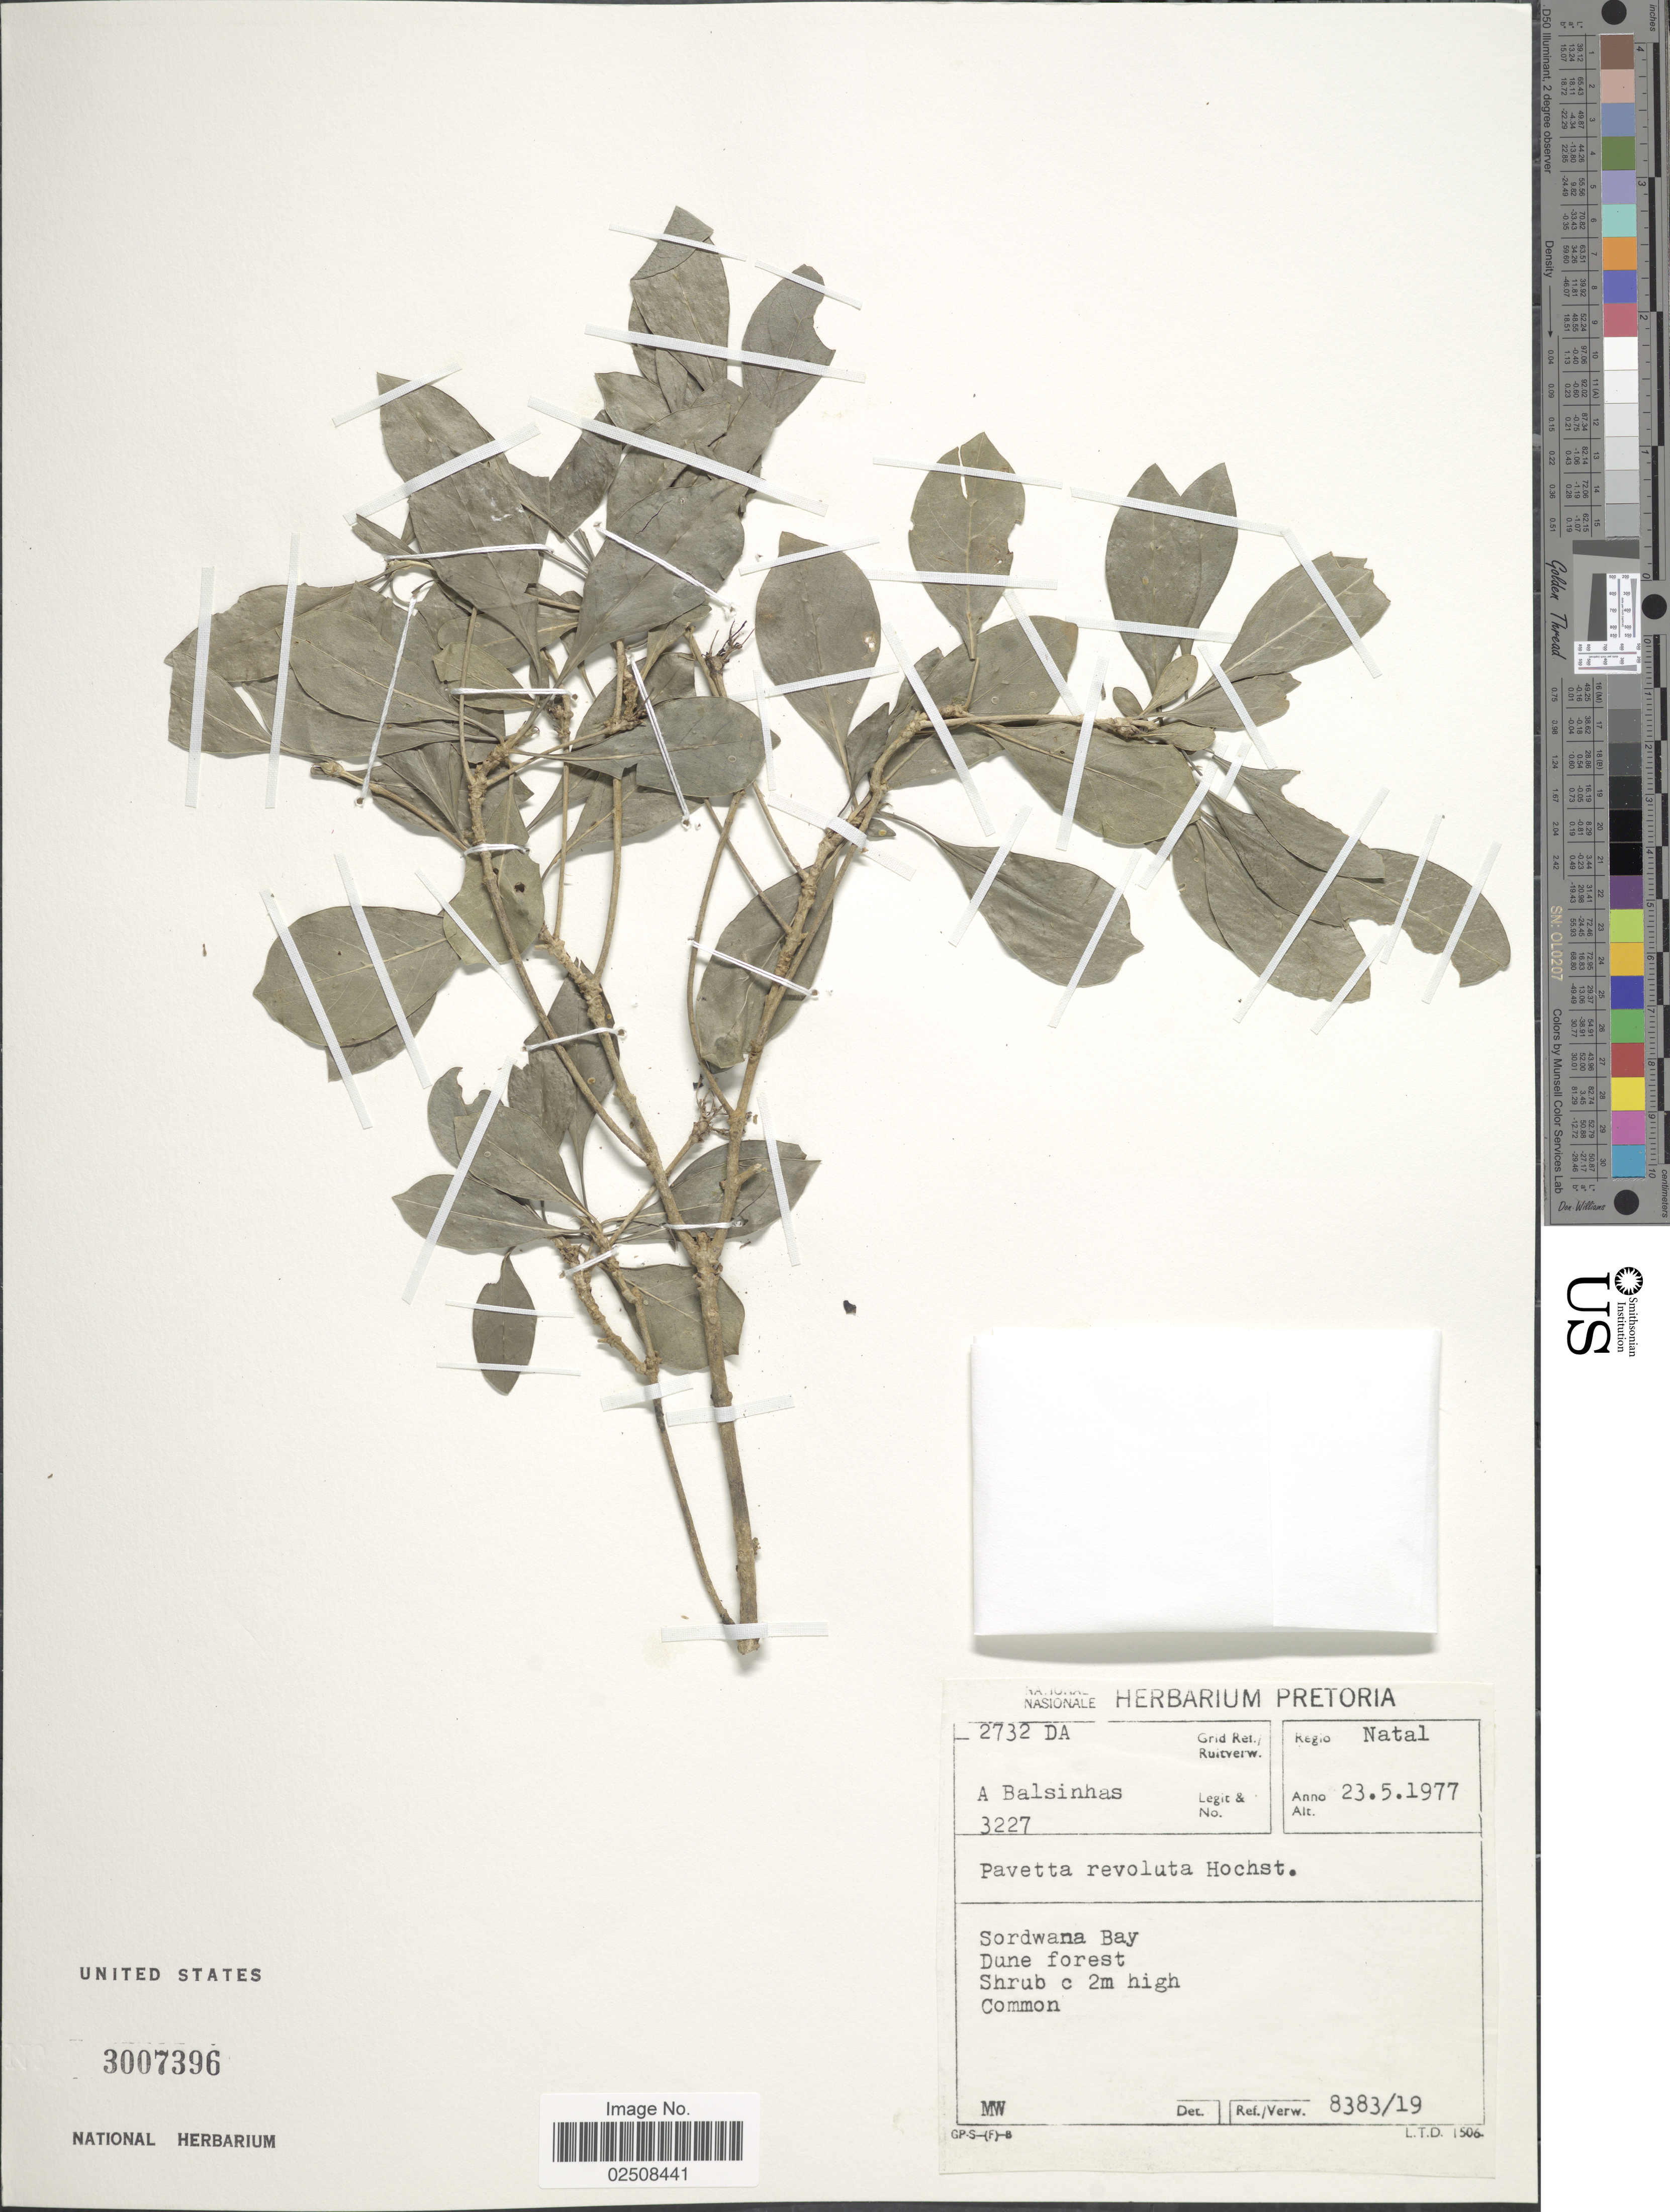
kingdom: Plantae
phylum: Tracheophyta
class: Magnoliopsida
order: Gentianales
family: Rubiaceae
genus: Pavetta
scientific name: Pavetta revoluta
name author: Hochst.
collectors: A. A. Balsinhas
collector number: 3227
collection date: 1977-05-23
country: South Africa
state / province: KwaZulu-Natal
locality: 2732 DA. Natal. Sordwana Bay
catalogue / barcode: US 3007396